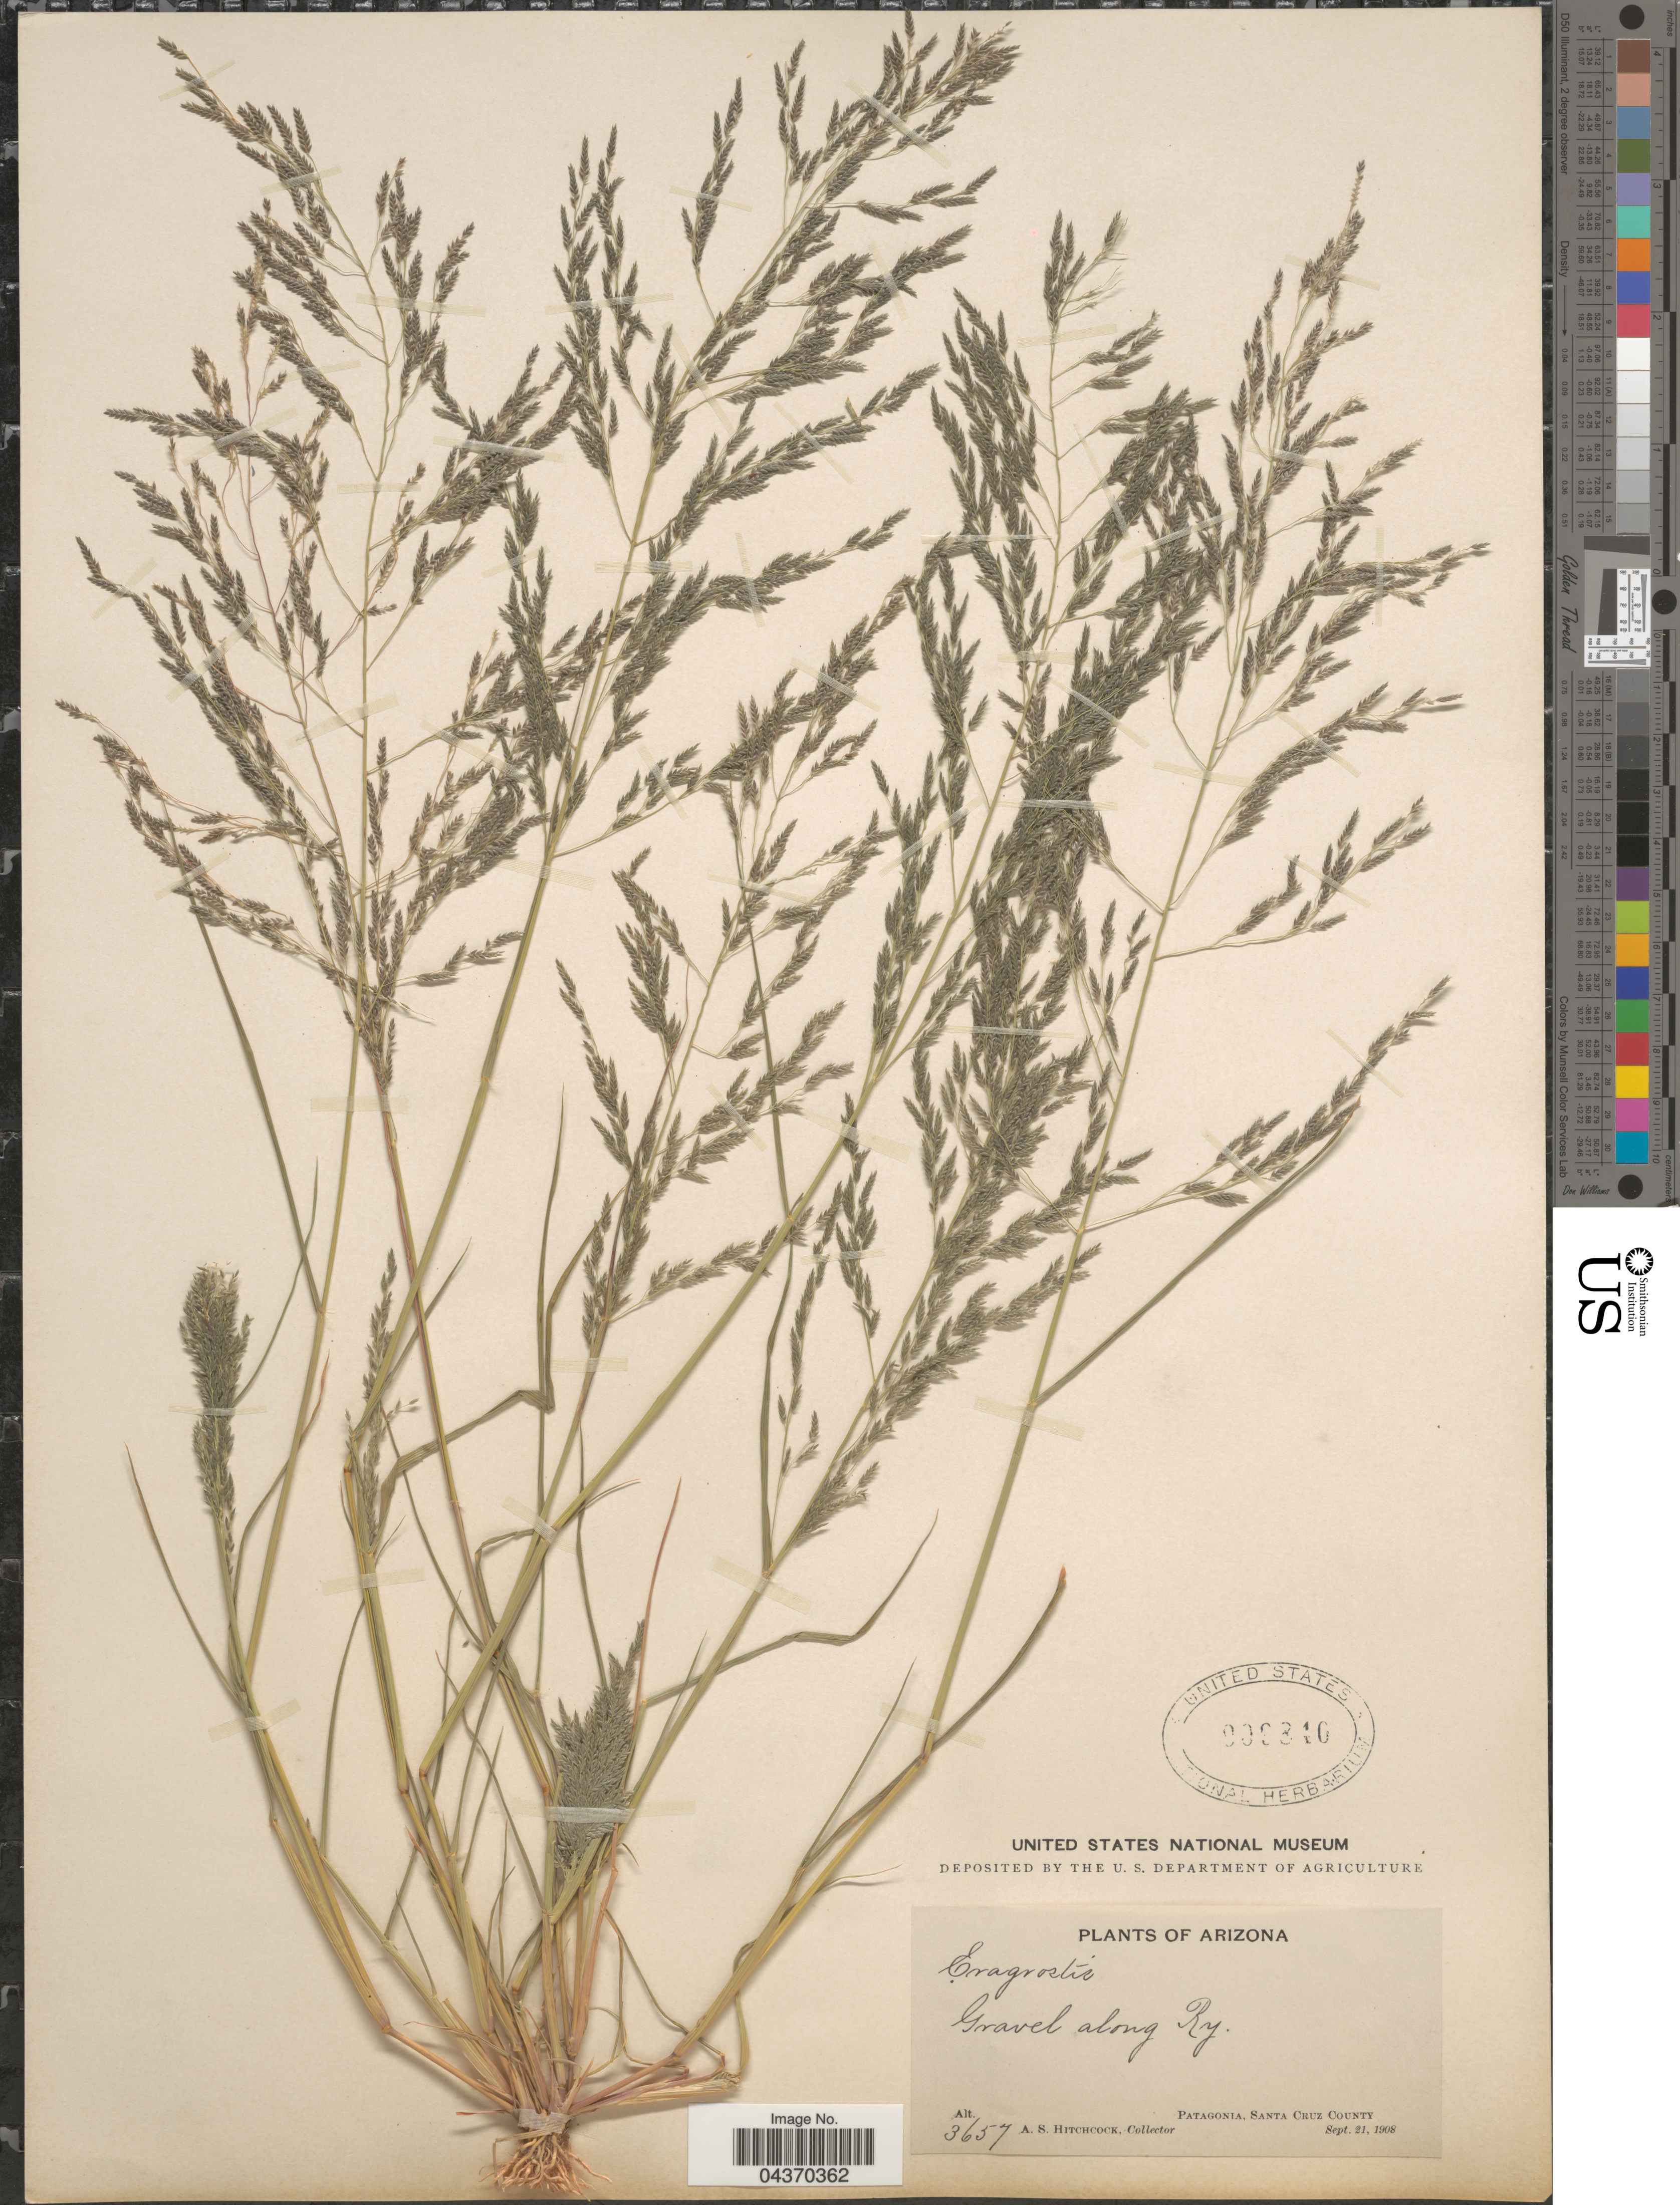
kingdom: Plantae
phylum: Tracheophyta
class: Liliopsida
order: Poales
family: Poaceae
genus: Eragrostis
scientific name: Eragrostis pectinacea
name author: (Michx.) Nees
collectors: A. S. Hitchcock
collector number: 3657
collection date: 1908-09-21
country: United States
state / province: Arizona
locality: Gravel along Ry. Patagonia, Santa Cruz County.